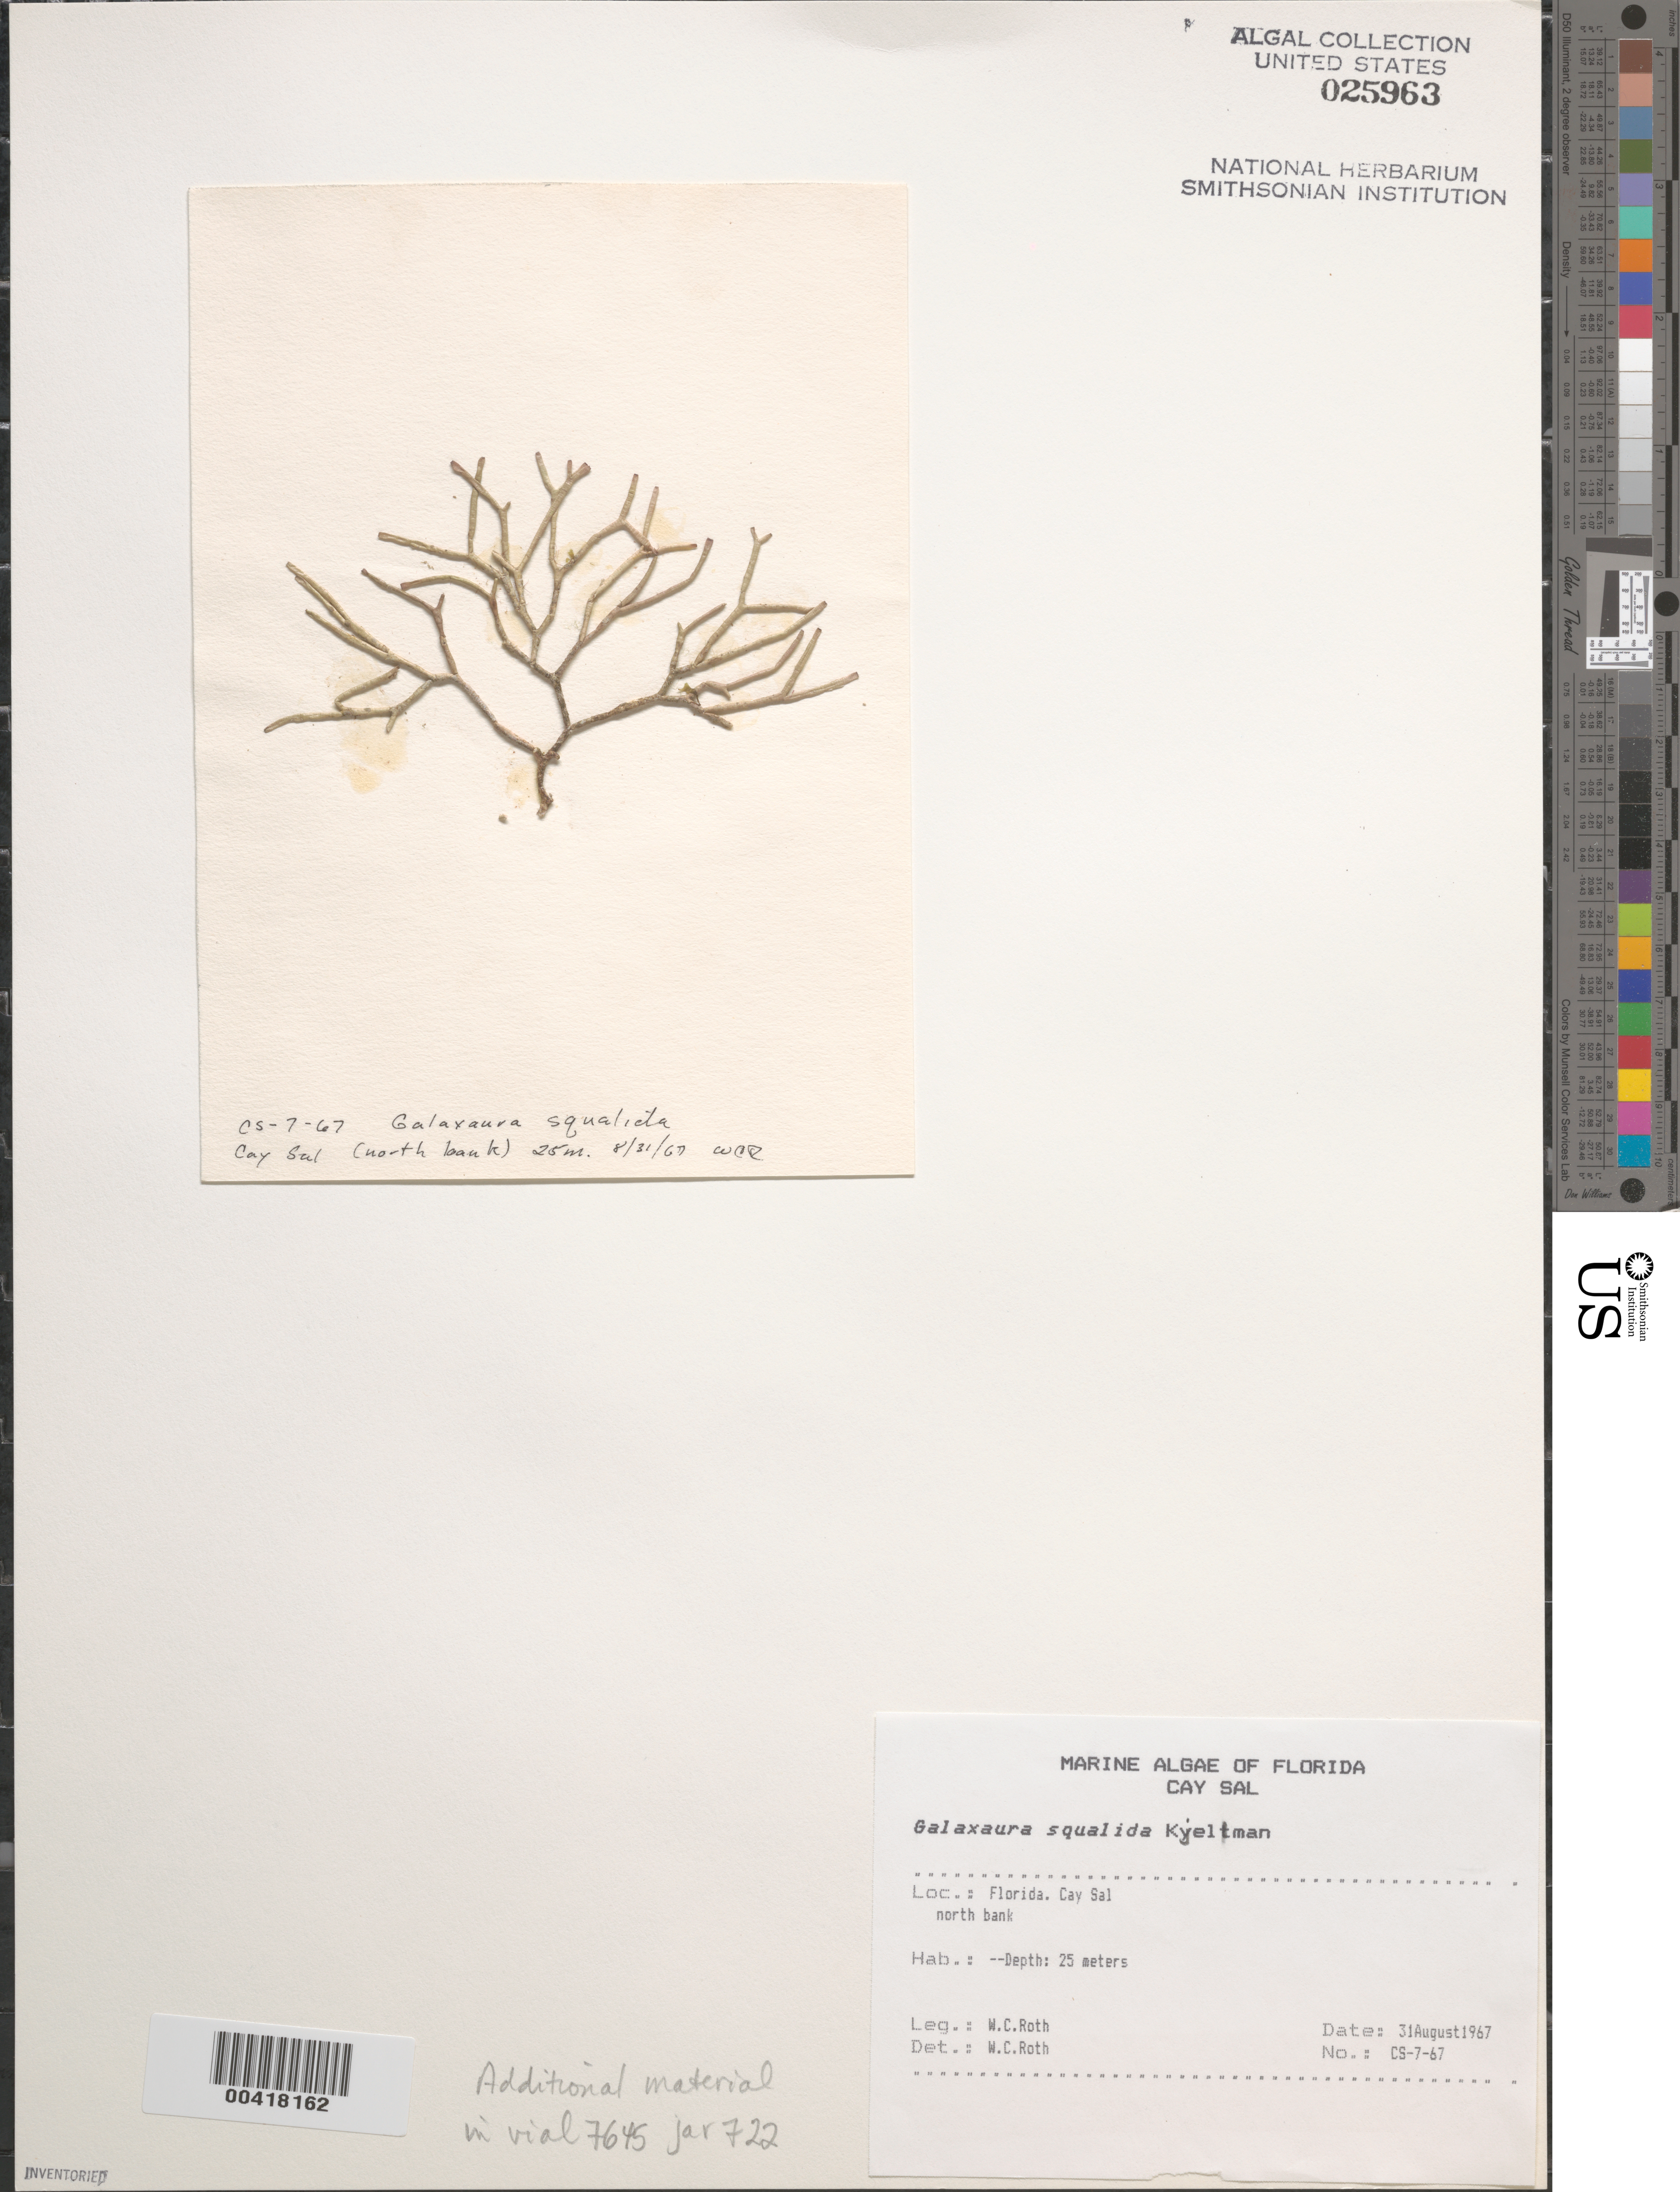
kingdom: Plantae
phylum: Rhodophyta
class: Florideophyceae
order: Nemaliales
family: Galaxauraceae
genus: Galaxaura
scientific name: Galaxaura rugosa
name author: (Ellis & Sol.) J.V.Lamouroux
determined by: Algae name updating Project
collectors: W. C. Roth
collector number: Cs-7-67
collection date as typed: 31 Aug 1967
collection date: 1967-08-31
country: United States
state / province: Florida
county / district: Monroe County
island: Cay Sal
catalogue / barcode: US 25963